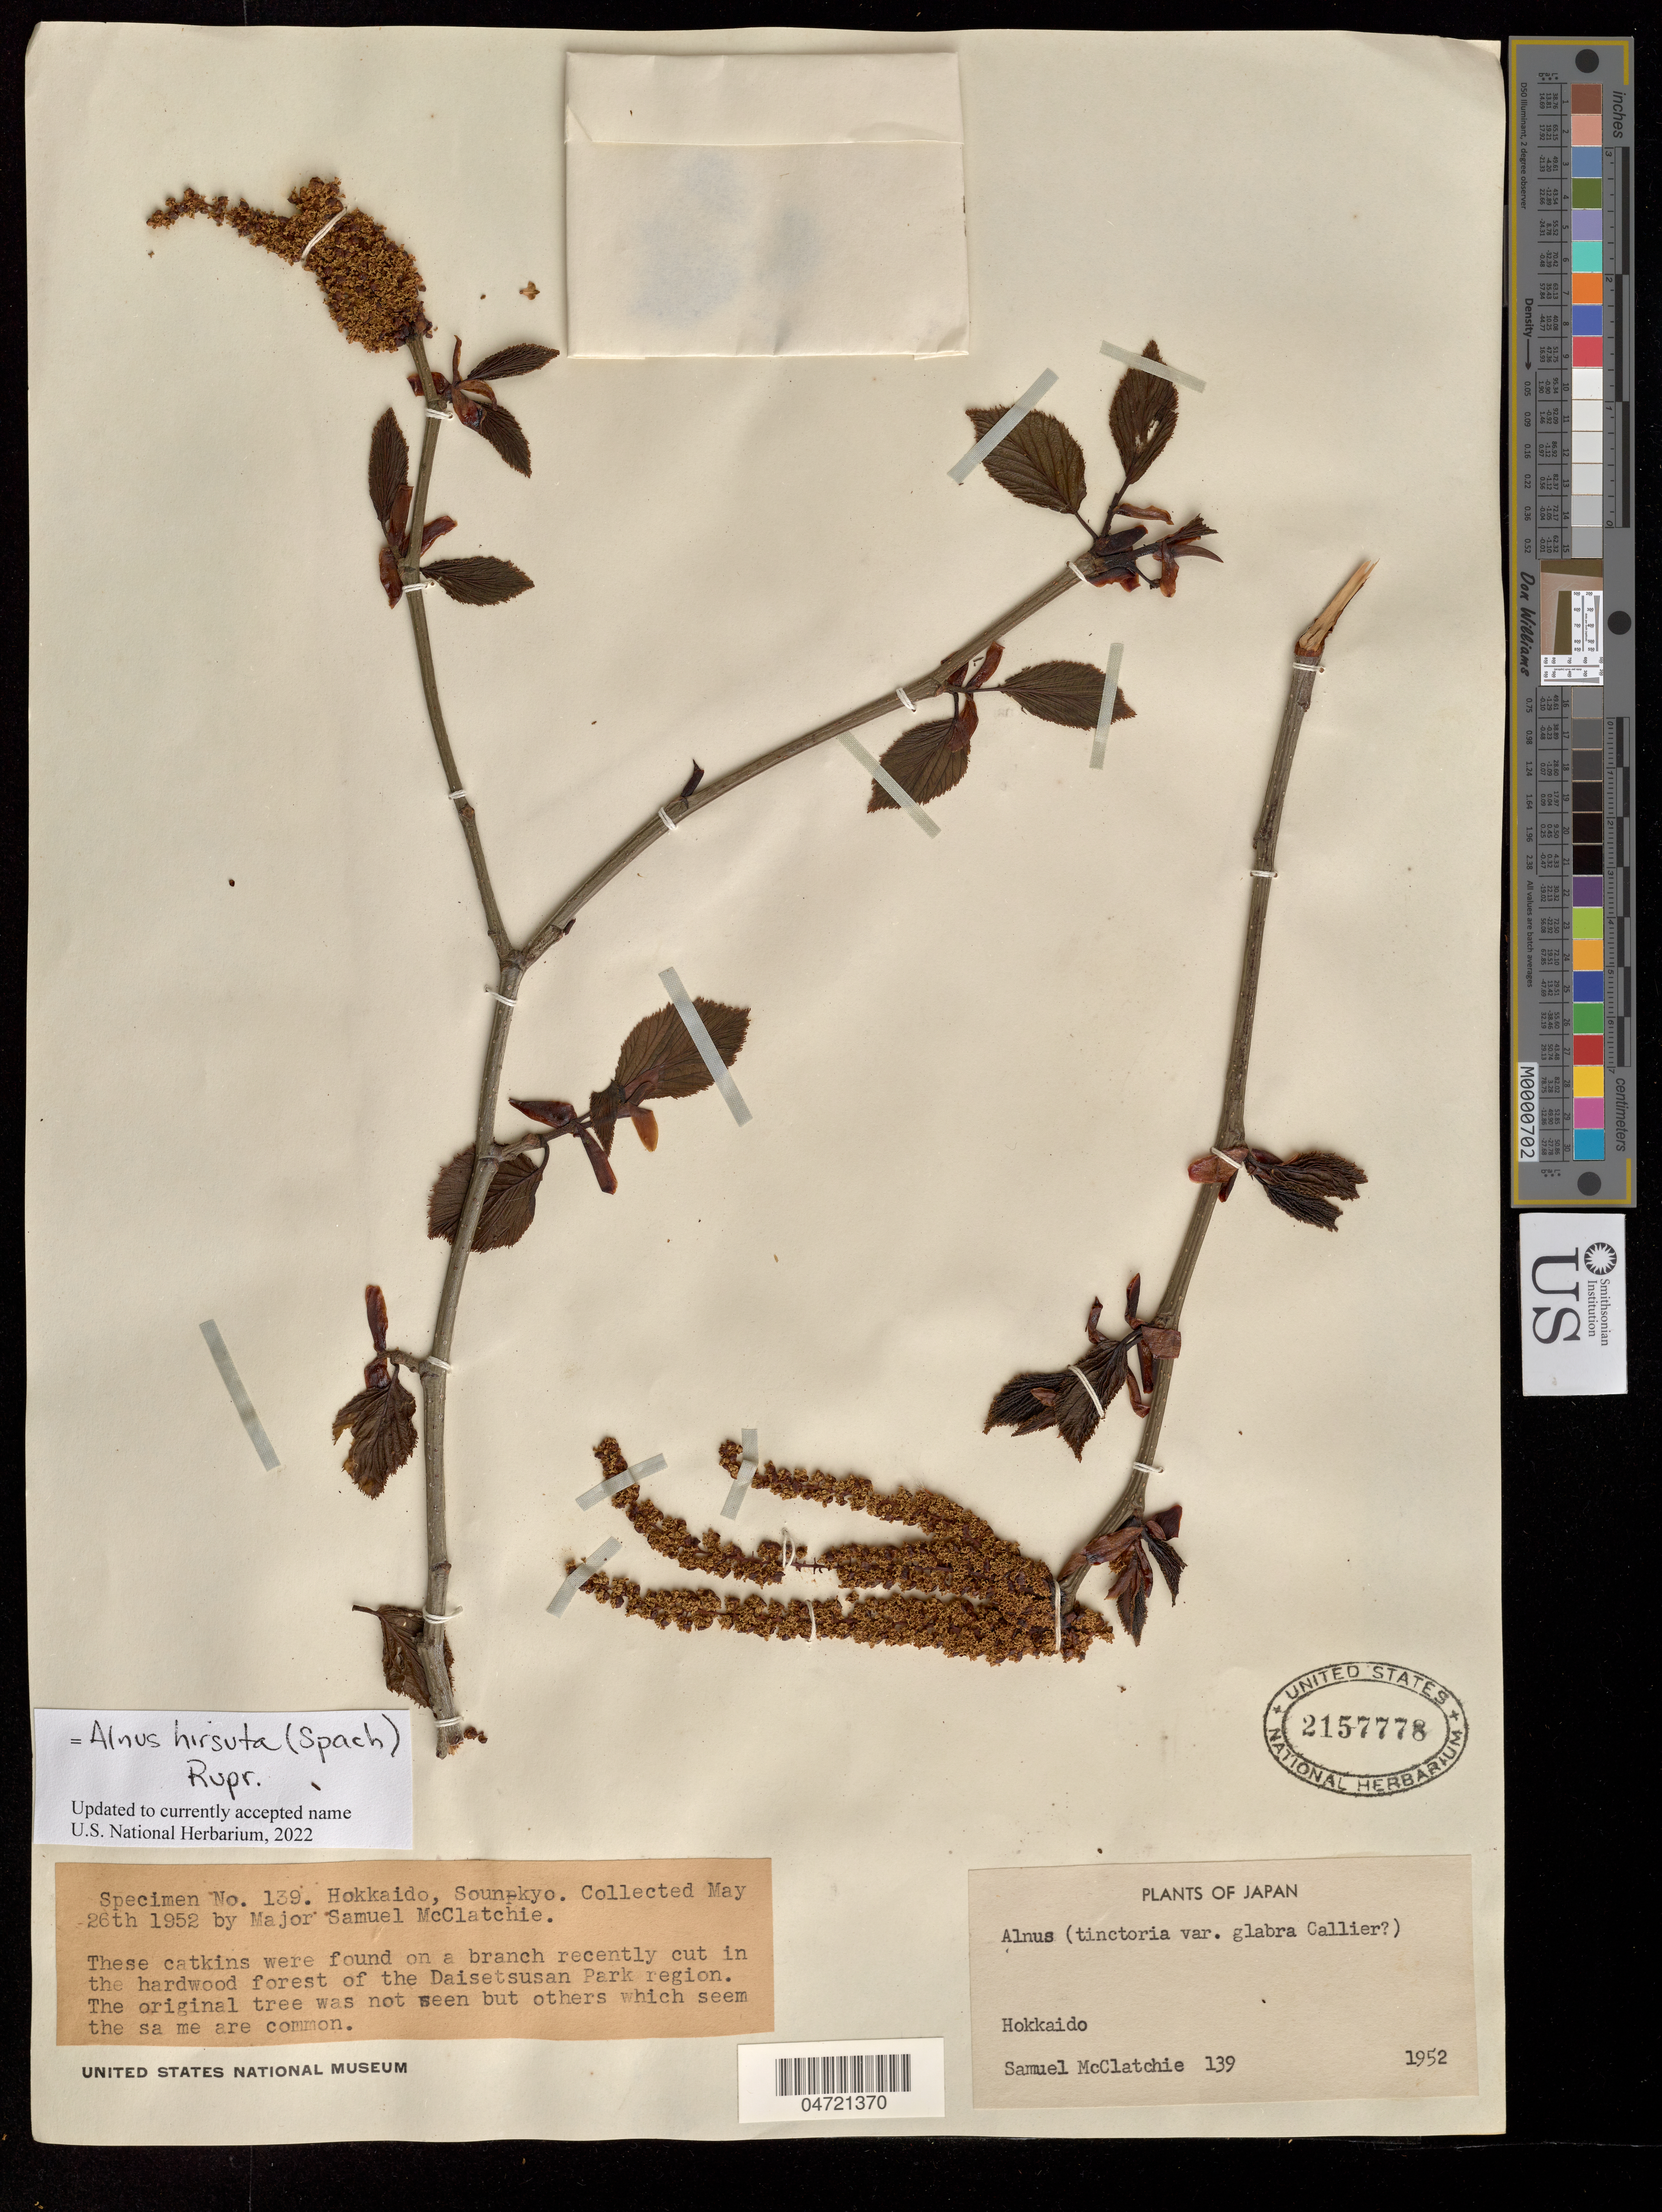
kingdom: Plantae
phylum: Tracheophyta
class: Magnoliopsida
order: Fagales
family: Betulaceae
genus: Alnus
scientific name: Alnus hirsuta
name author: (Spach) Rupr.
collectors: S. McClatchie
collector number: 139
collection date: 1952-05-26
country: Japan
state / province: Hokkaidō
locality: Sounkyo; Daisetsusan Park region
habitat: In hardwood forest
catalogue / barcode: US 2157778